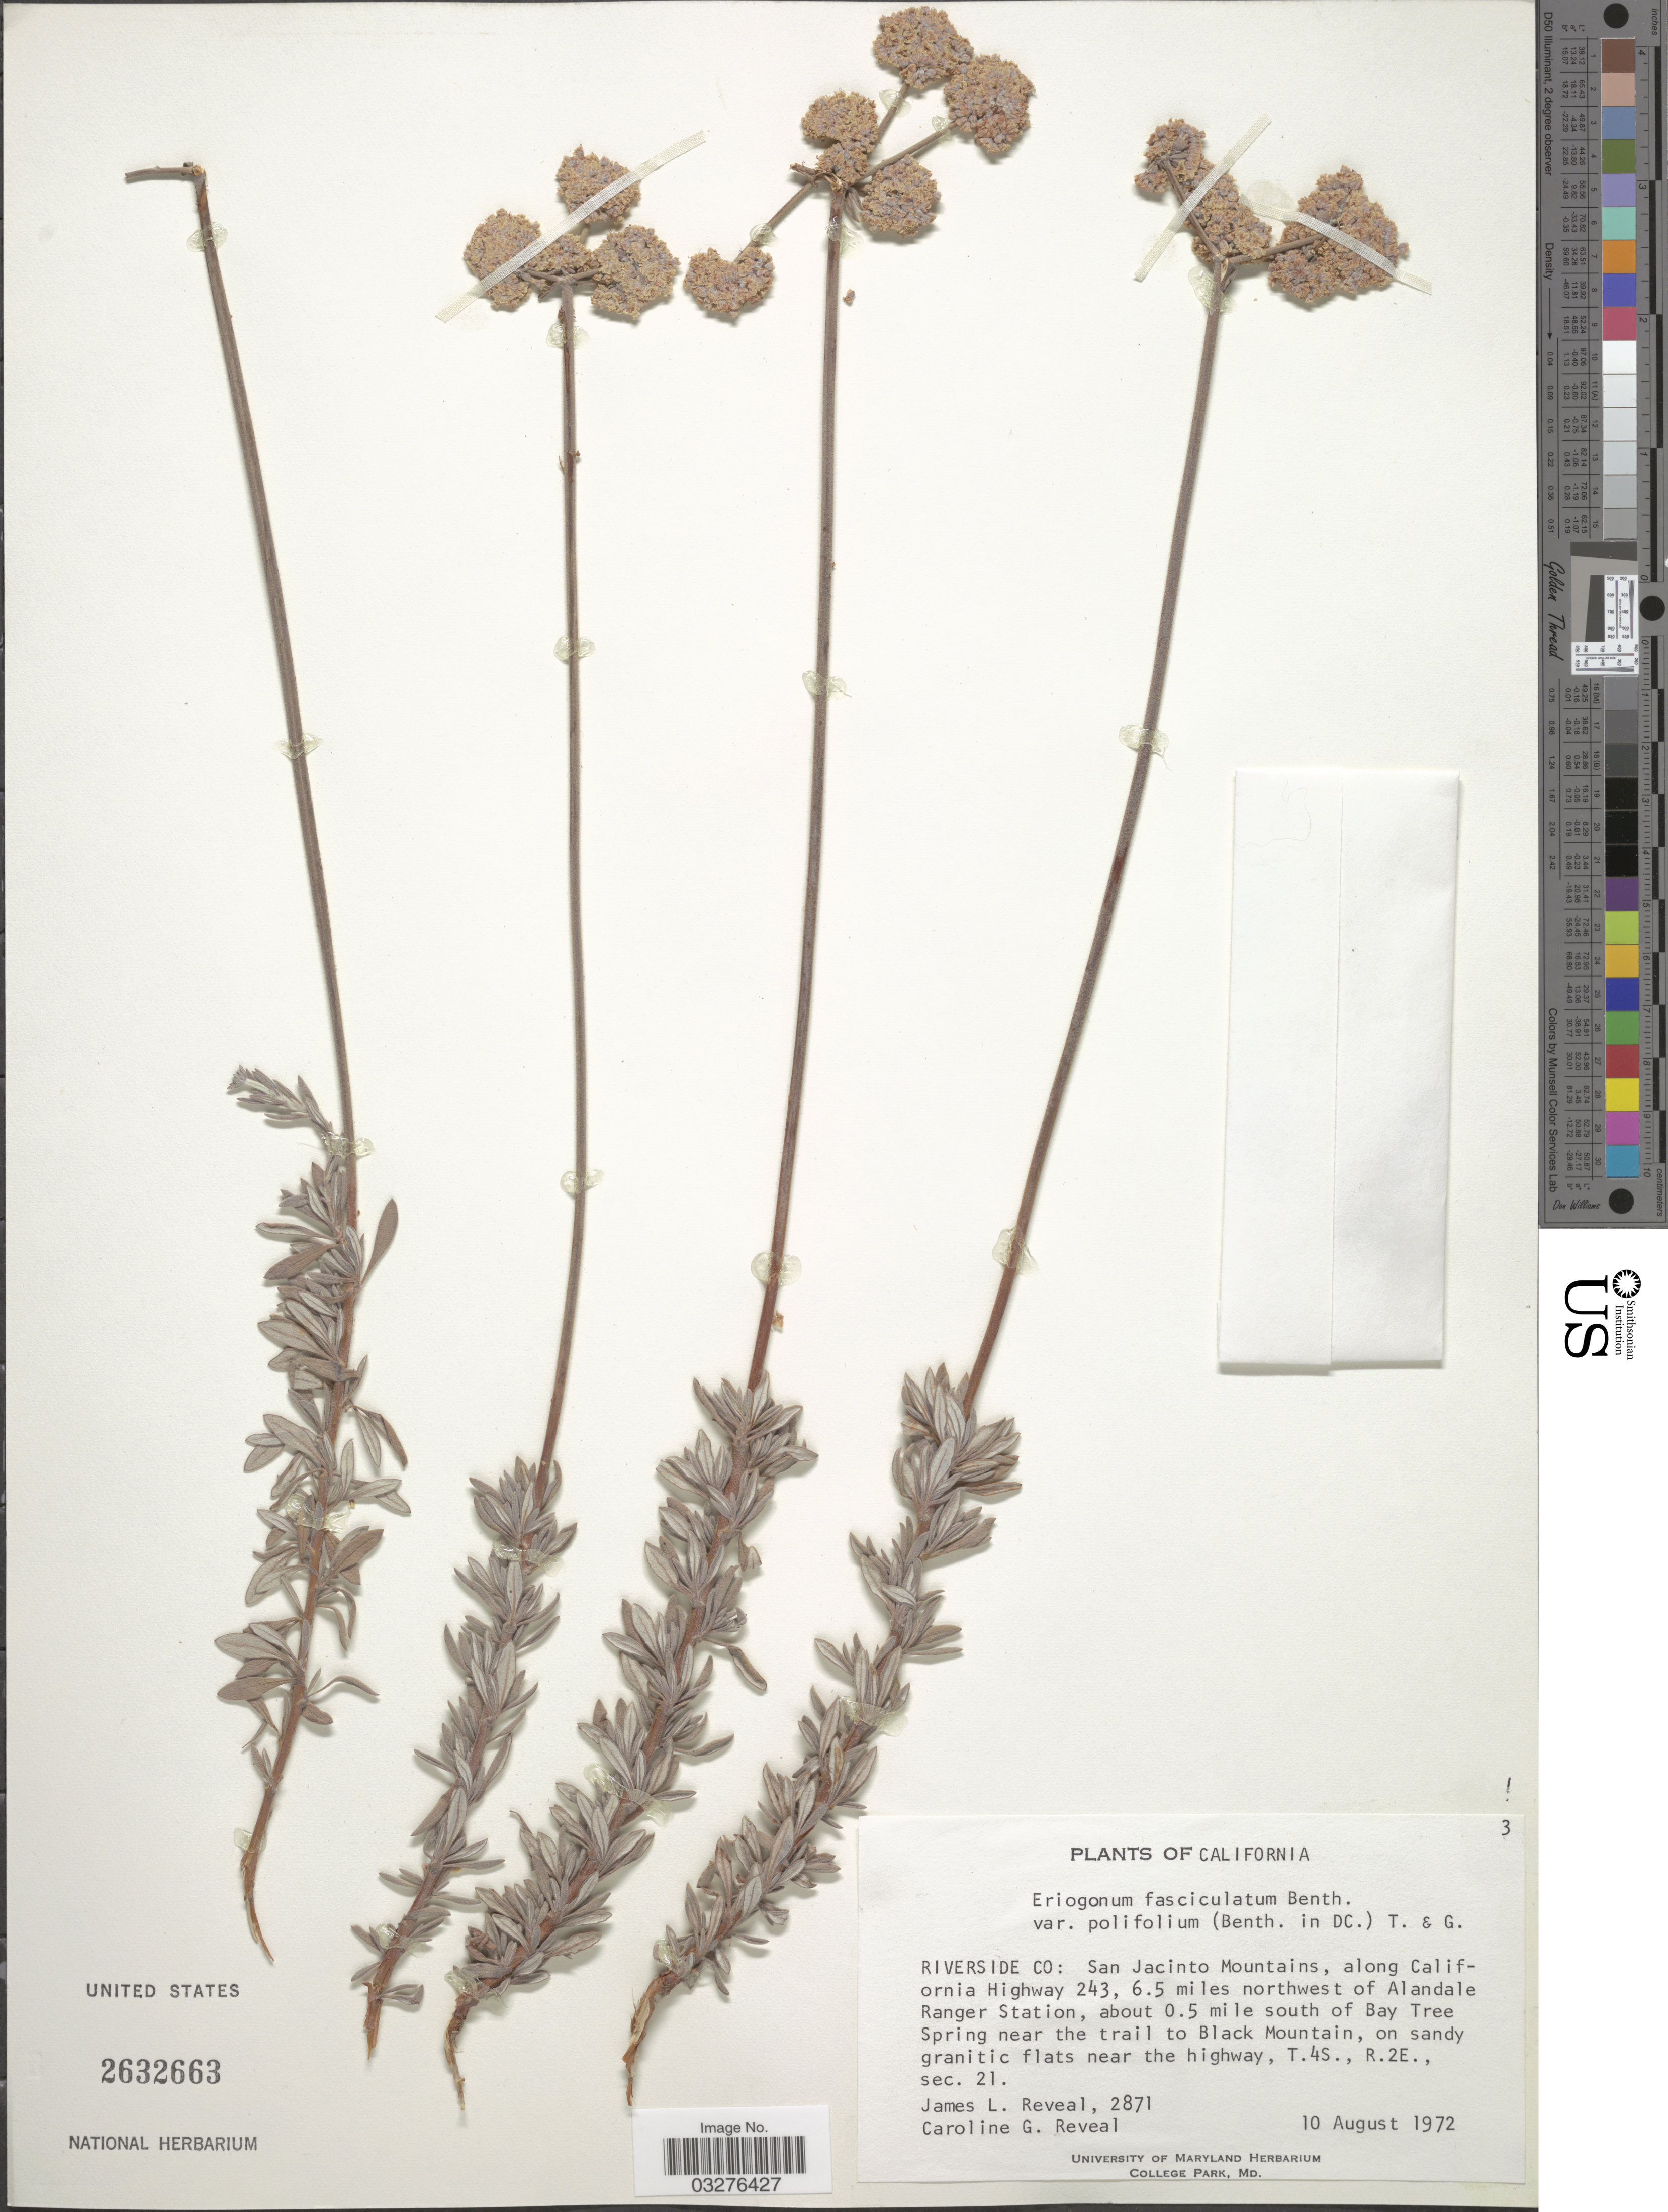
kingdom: Plantae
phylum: Tracheophyta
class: Magnoliopsida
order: Caryophyllales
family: Polygonaceae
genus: Eriogonum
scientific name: Eriogonum fasciculatum var. polifolium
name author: (Benth.) Torr. & A. Gray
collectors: J. L. Reveal & C. G. Reveal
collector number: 2871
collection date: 1972-08-10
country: United States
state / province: California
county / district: Riverside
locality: Riverside Co: San Jacinto Mountains, along California Highway 243, 6.5 miles northwest of Alandale Ranger Station, about 0.5 mile south of Bay Tree Spring near the trail to Black Mountain, on sandy granitic flats near the highway, T.4S. R.2E., sec. 21.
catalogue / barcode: US 2632663